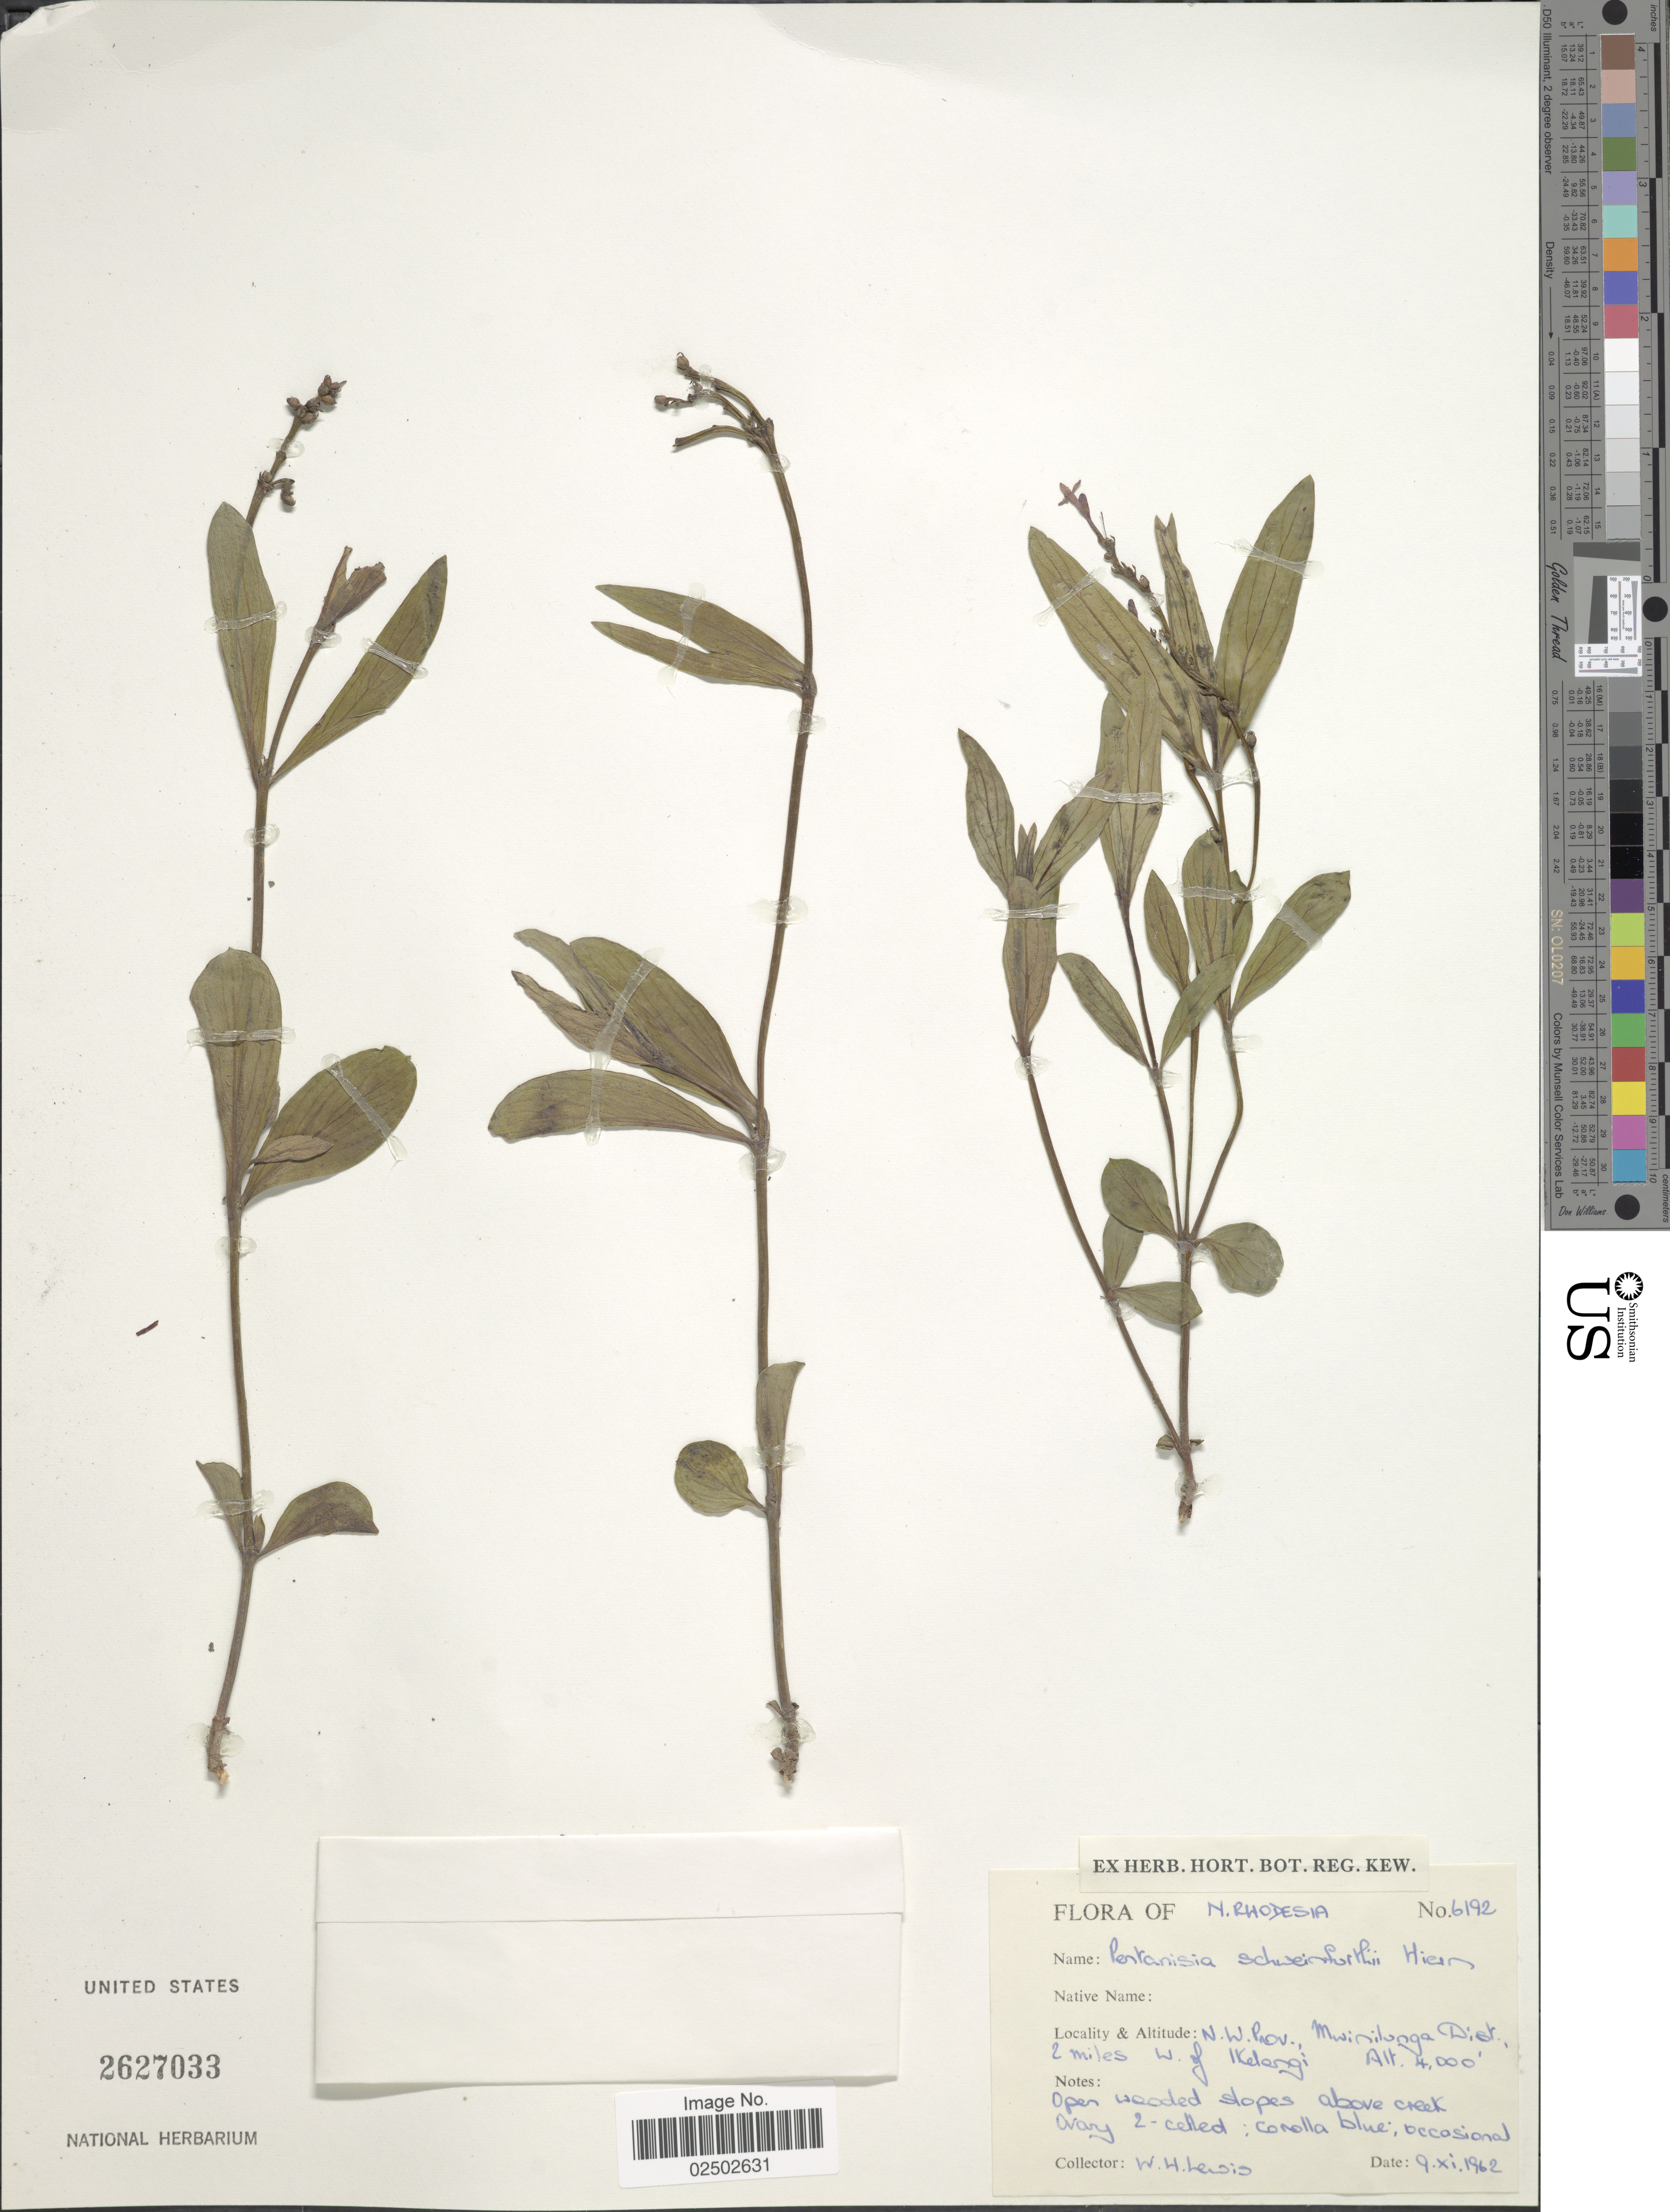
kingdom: Plantae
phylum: Tracheophyta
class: Magnoliopsida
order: Gentianales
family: Rubiaceae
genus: Pentanisia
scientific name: Pentanisia schweinfurthii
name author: Hiern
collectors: W. H. Lewis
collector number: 6192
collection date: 1962-11-09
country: Zambia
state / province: North-Western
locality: N. Rhodesia. Mwinilunga Dist. 2 miles W of Ikelengi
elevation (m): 1219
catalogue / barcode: US 2627033